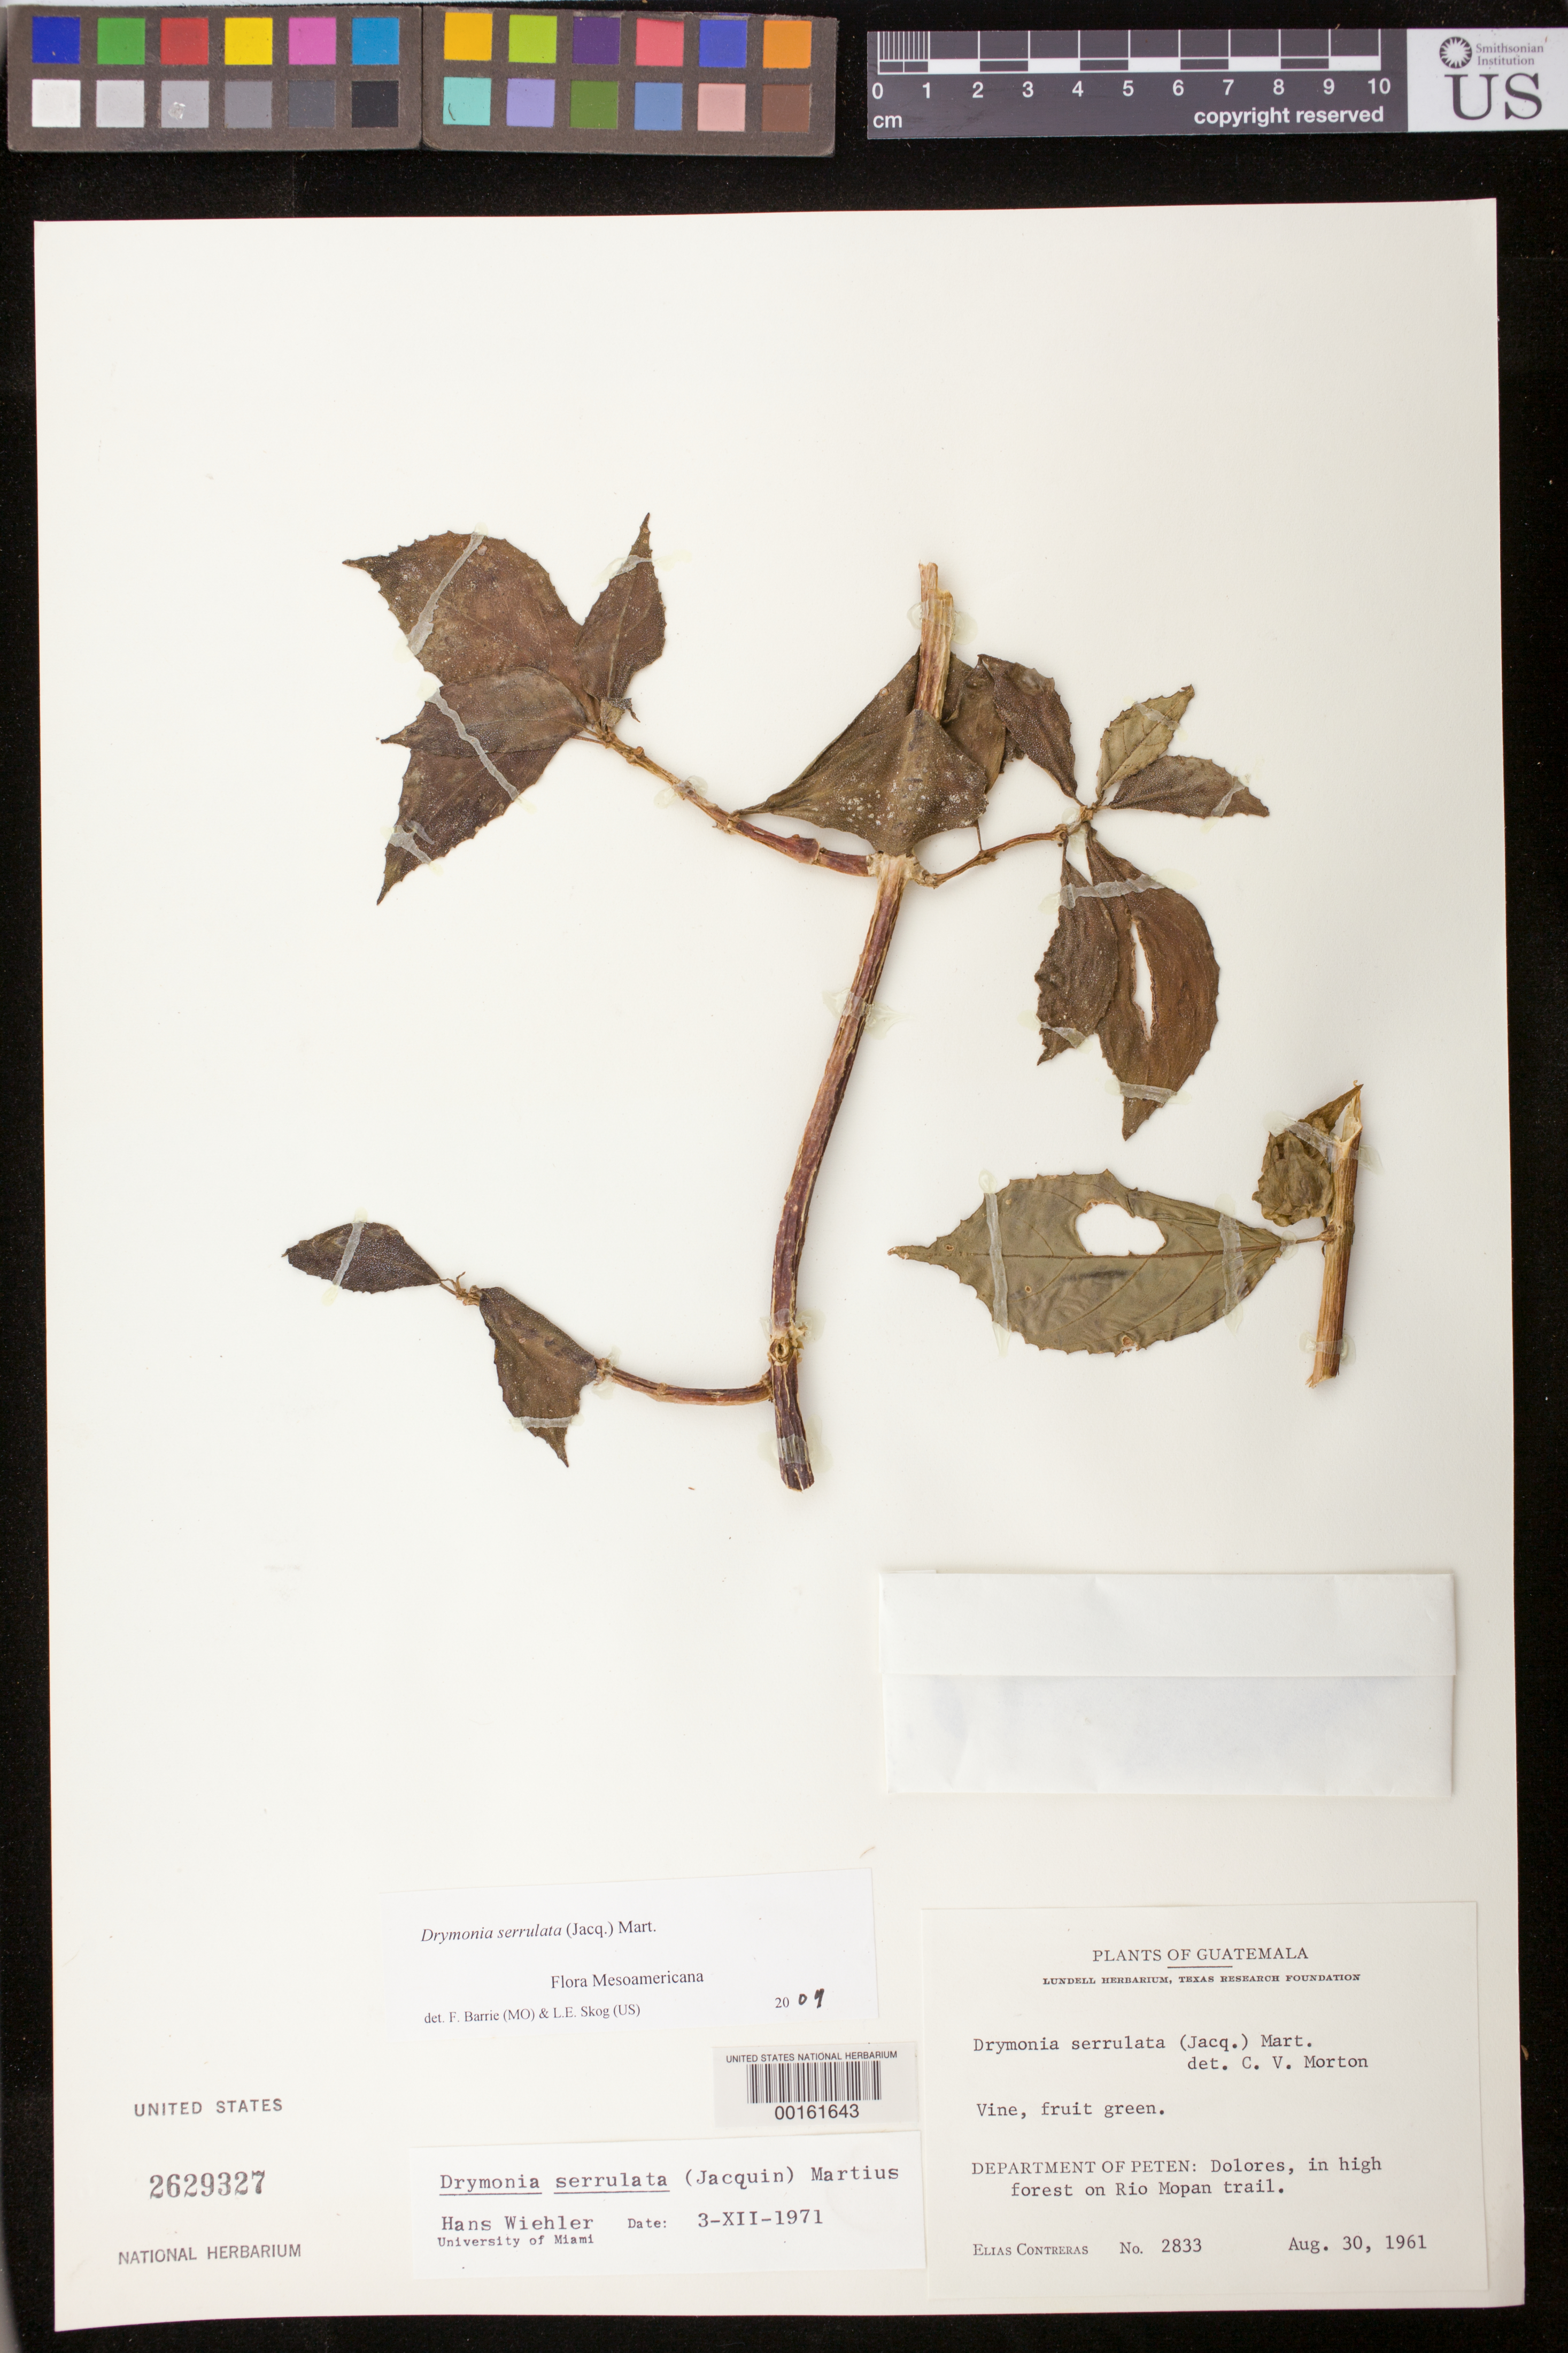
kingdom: Plantae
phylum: Tracheophyta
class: Magnoliopsida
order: Lamiales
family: Gesneriaceae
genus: Drymonia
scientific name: Drymonia serrulata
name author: (Jacq.) Mart.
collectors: E. Contreras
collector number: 2833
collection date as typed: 30 Aug 1961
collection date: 1961-08-30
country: Guatemala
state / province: El Petén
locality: Dolores, on Rio Mopan trail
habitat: In high forest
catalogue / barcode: US 2629327